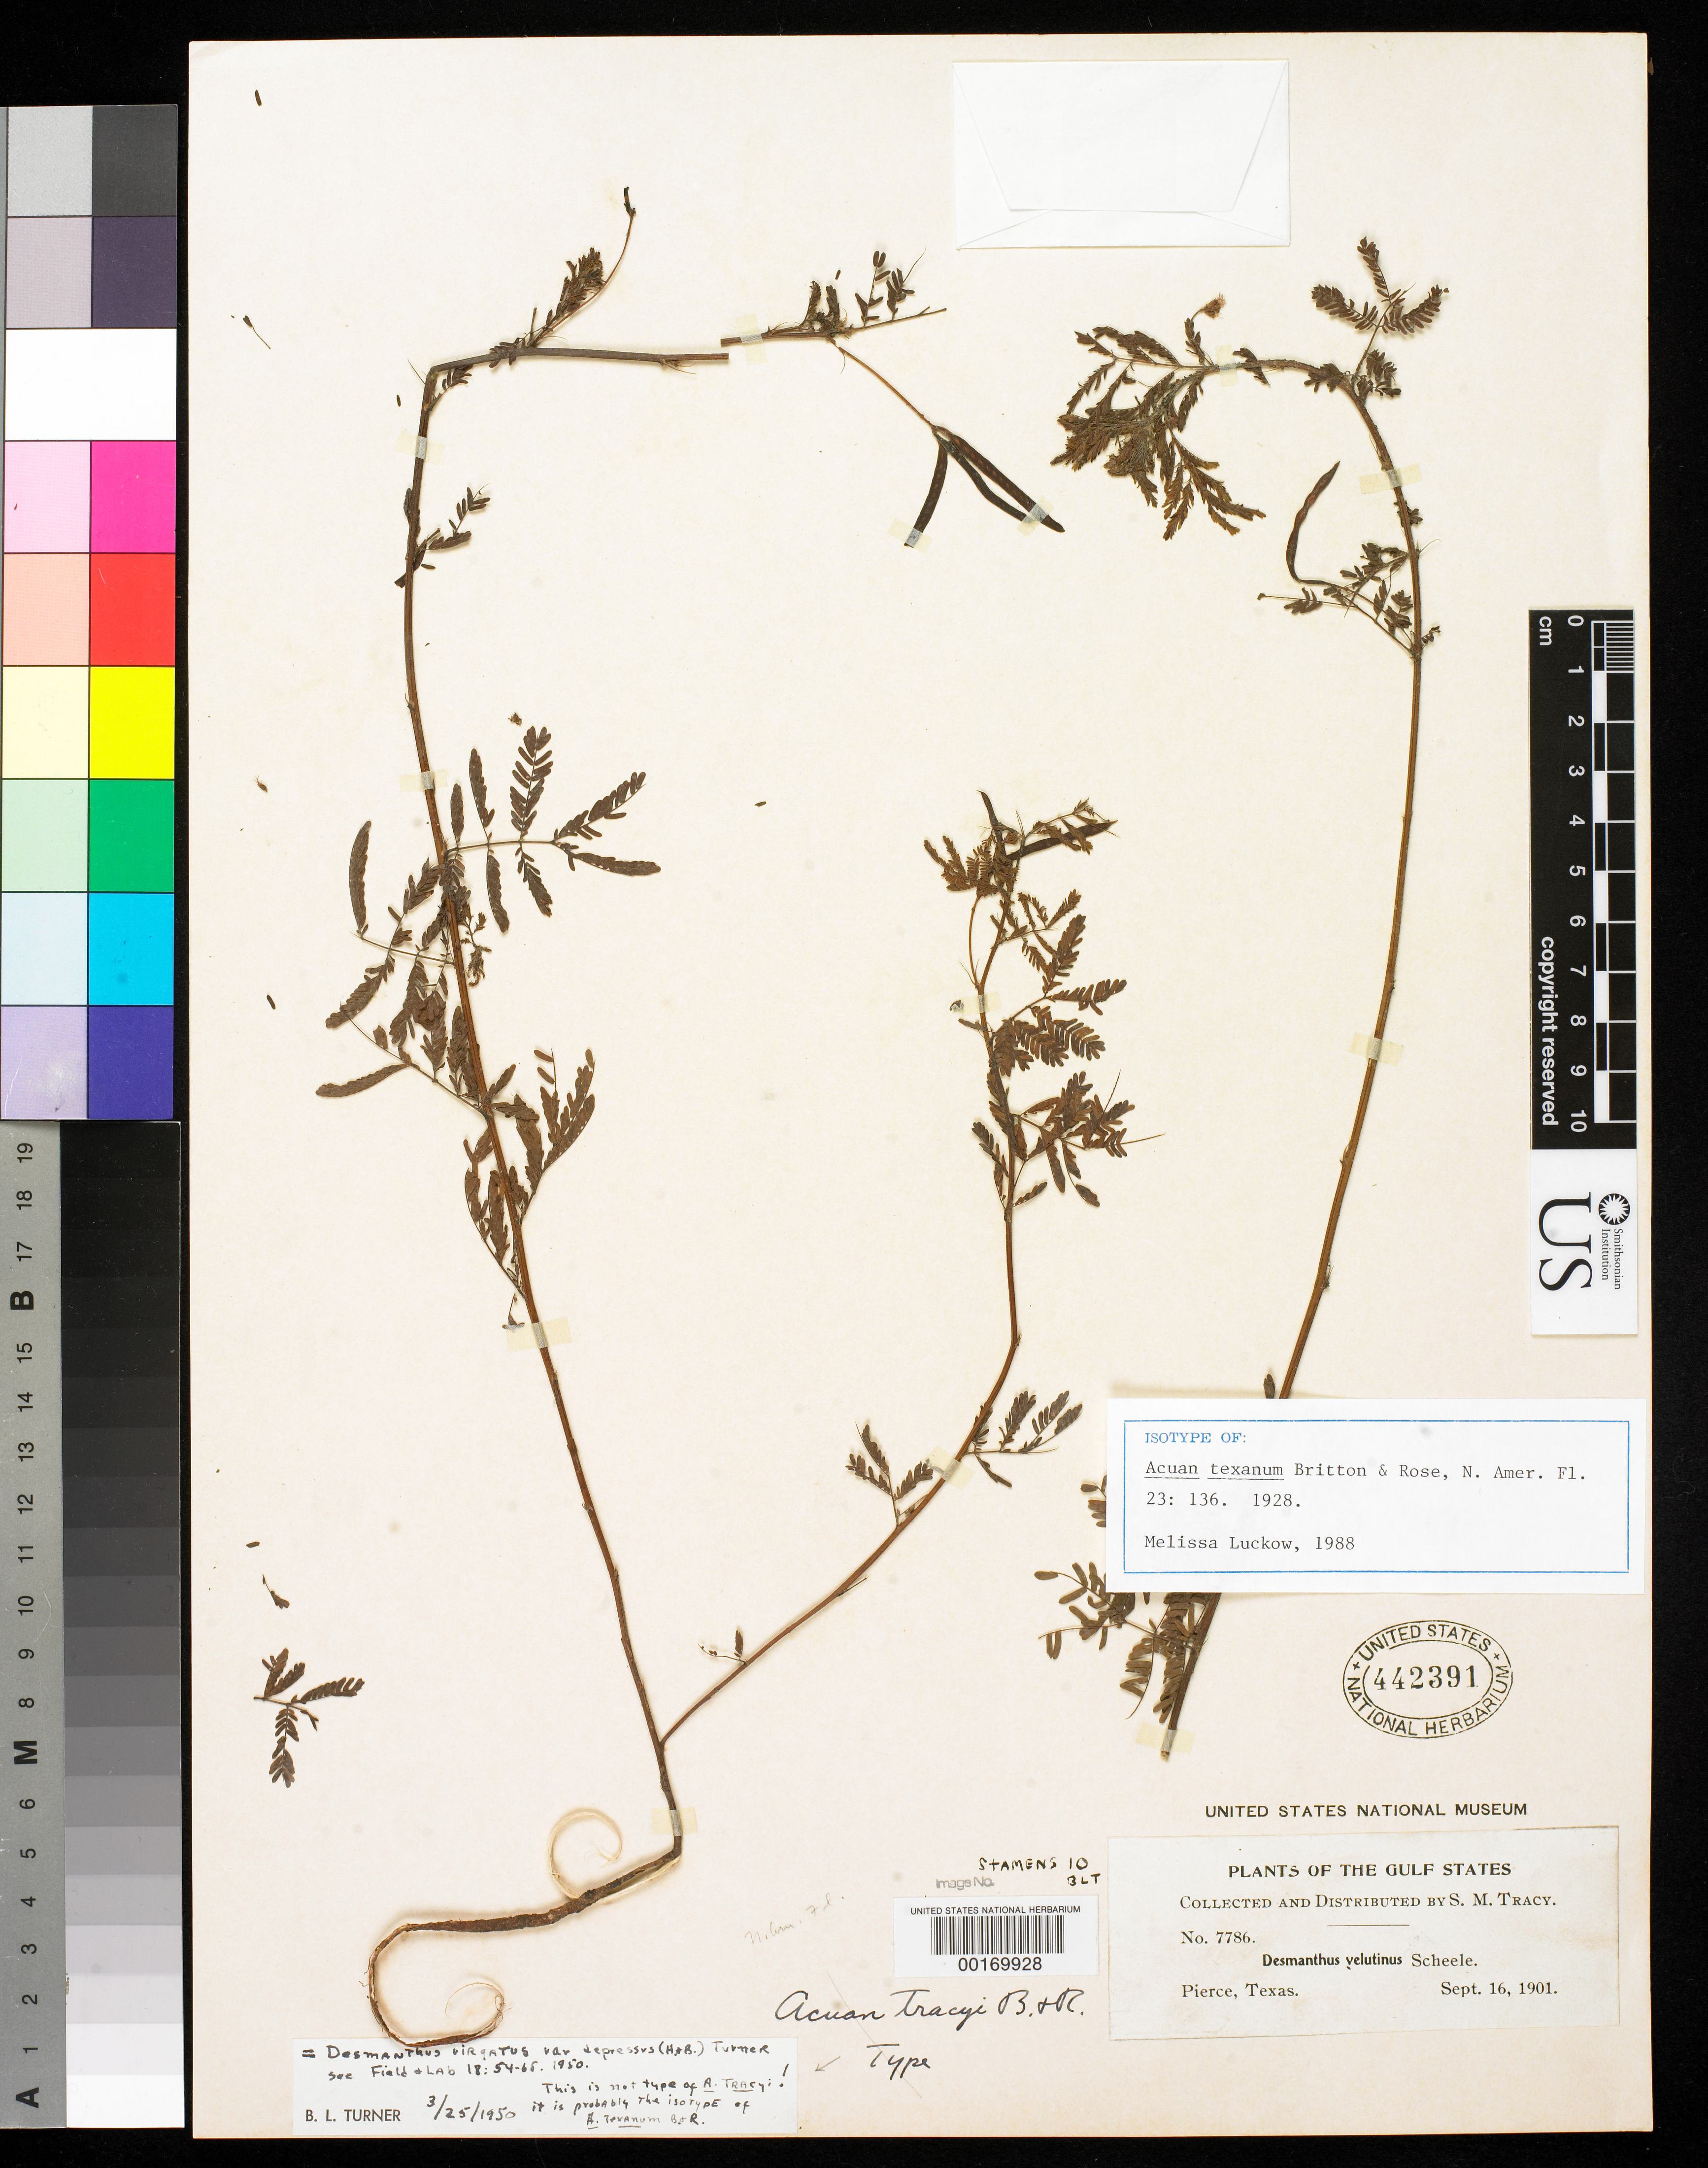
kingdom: Plantae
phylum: Tracheophyta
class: Magnoliopsida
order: Fabales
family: Fabaceae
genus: Acuan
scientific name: Acuan texanum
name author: Britton & Rose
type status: Isotype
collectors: S. M. Tracy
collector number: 7786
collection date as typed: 16 Sep 1901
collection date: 1901-09-16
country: United States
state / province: Texas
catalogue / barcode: US 442391